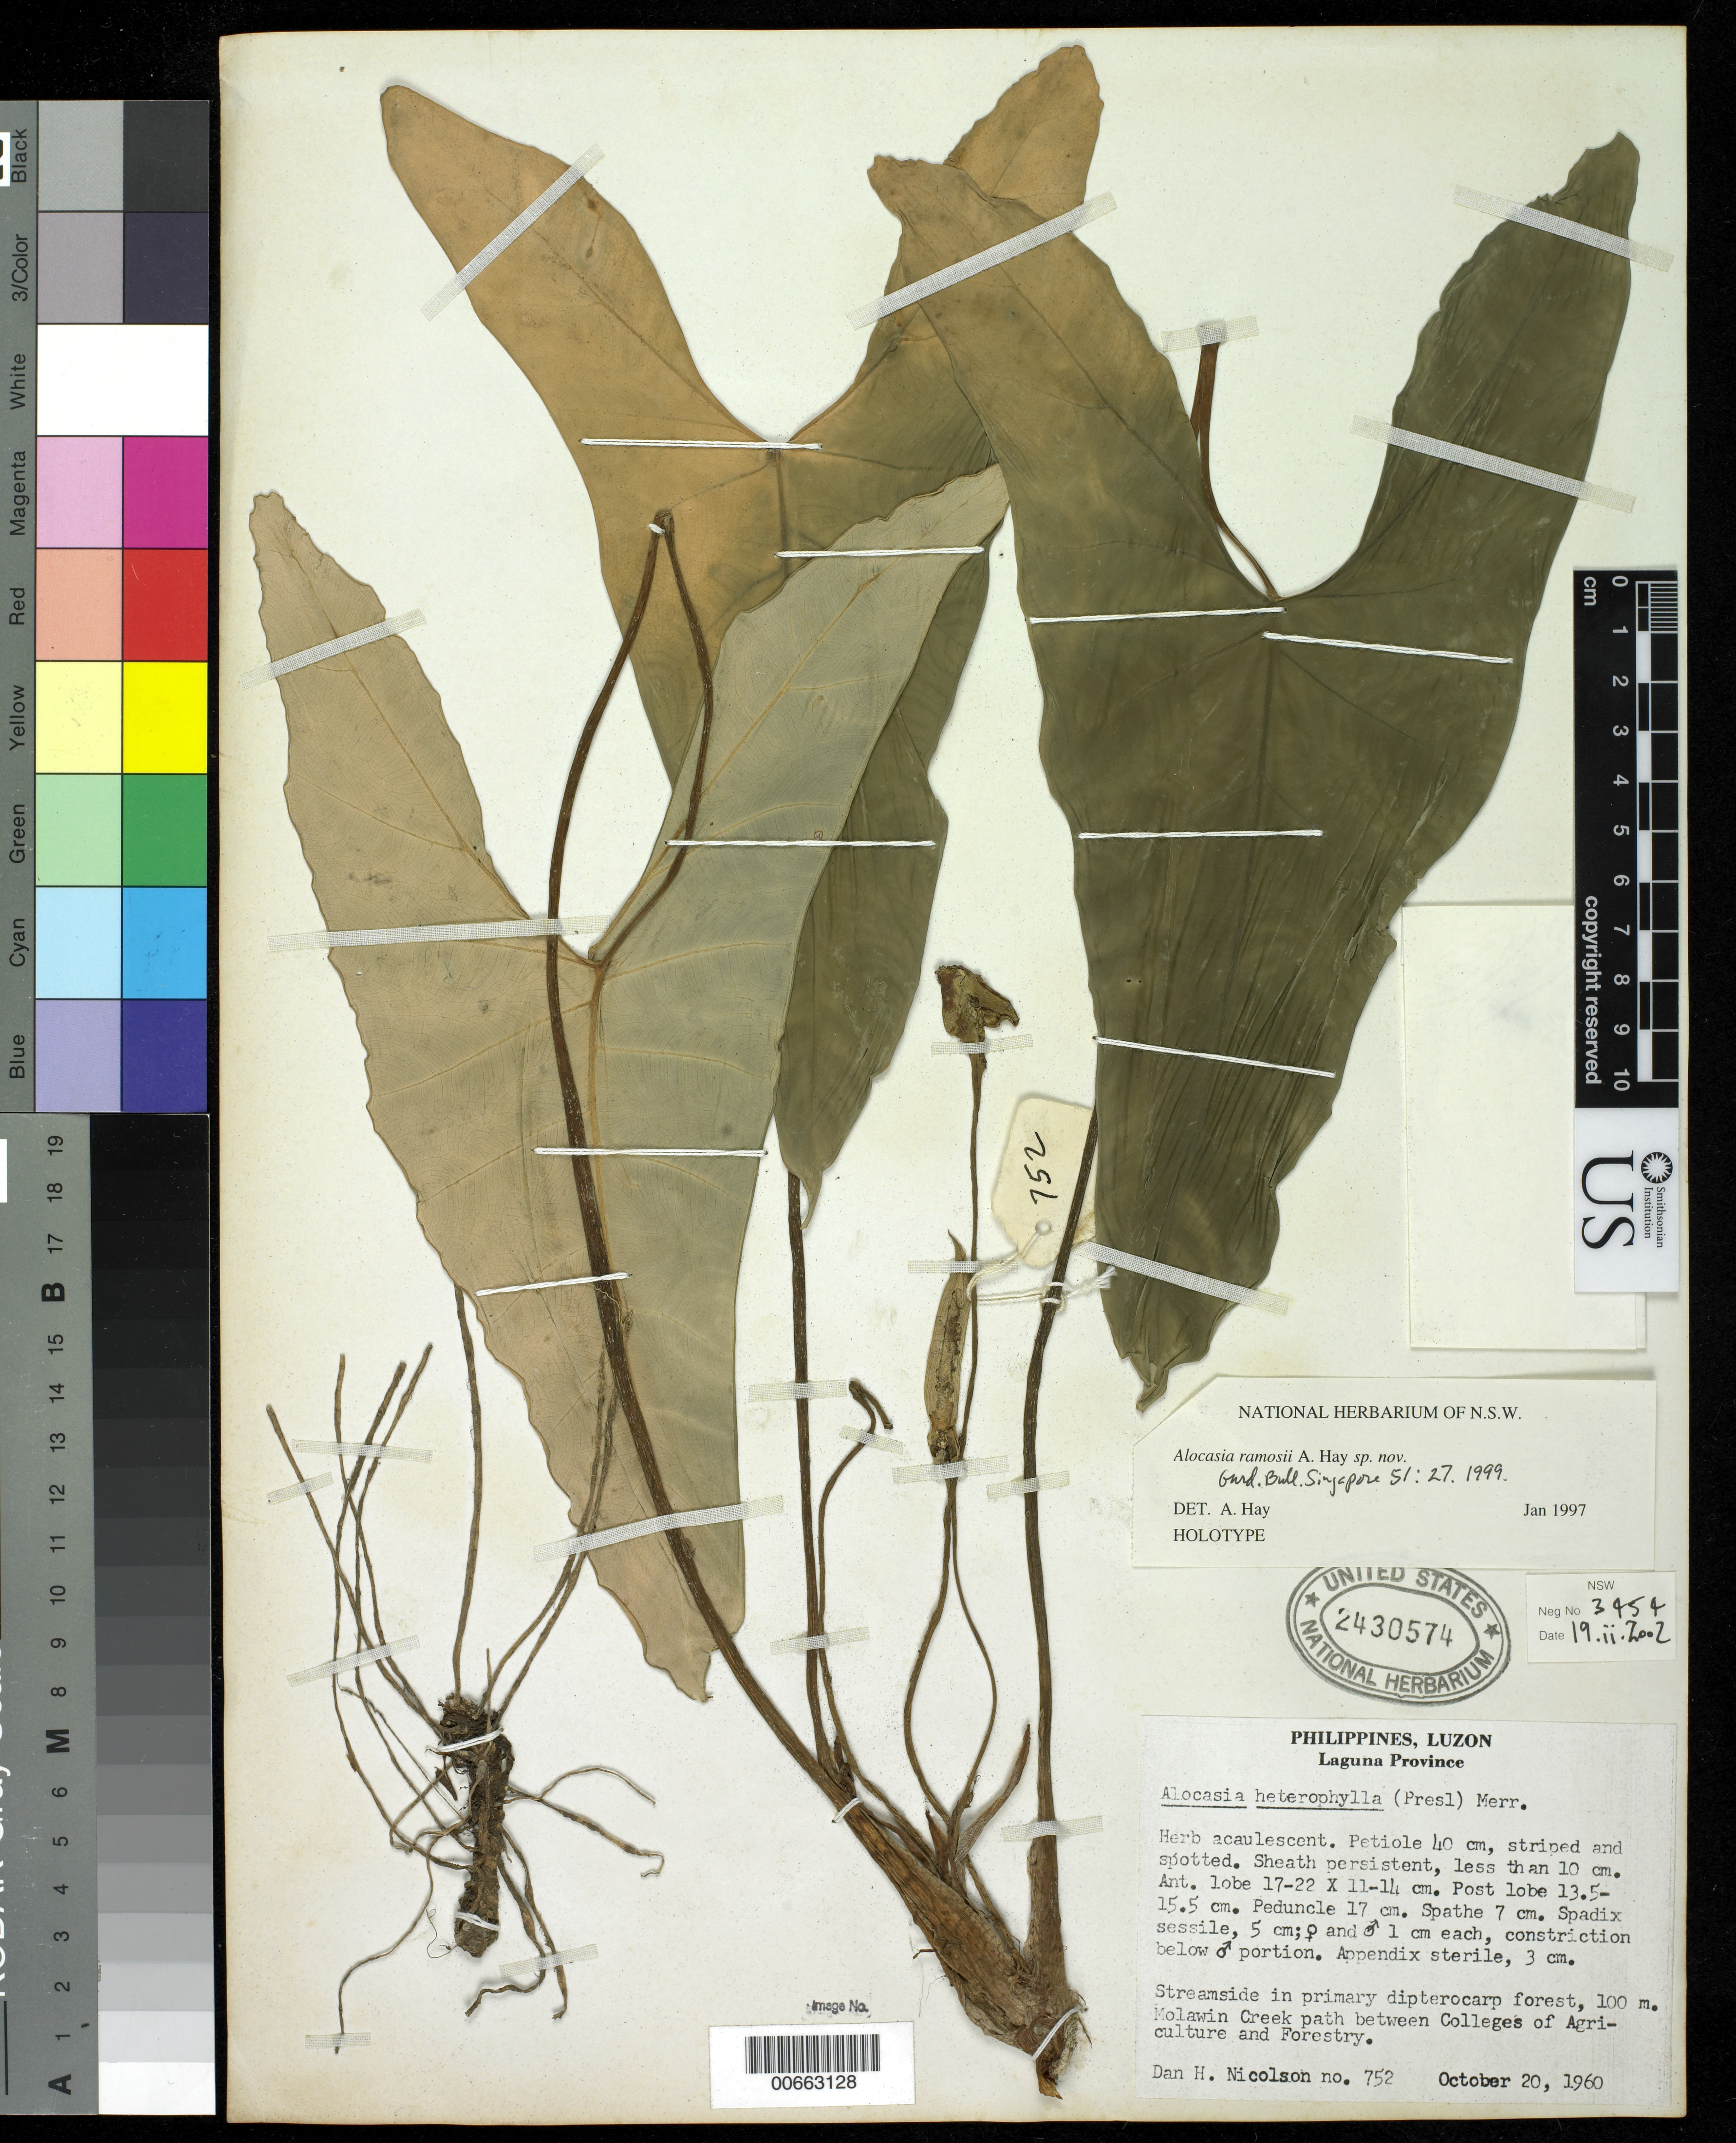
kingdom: Plantae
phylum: Tracheophyta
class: Liliopsida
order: Alismatales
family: Araceae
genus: Alocasia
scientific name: Alocasia ramosii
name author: A. Hay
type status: Holotype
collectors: D. H. Nicolson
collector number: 752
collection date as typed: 20 Oct 1960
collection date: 1960-10-20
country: Philippines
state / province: Calabarzon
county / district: Laguna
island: Luzon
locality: Molawin Creek, path between Colleges of Agriculture and Forestry.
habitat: Streamside in primary dipterocarp forest.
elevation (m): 100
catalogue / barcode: US 2430574